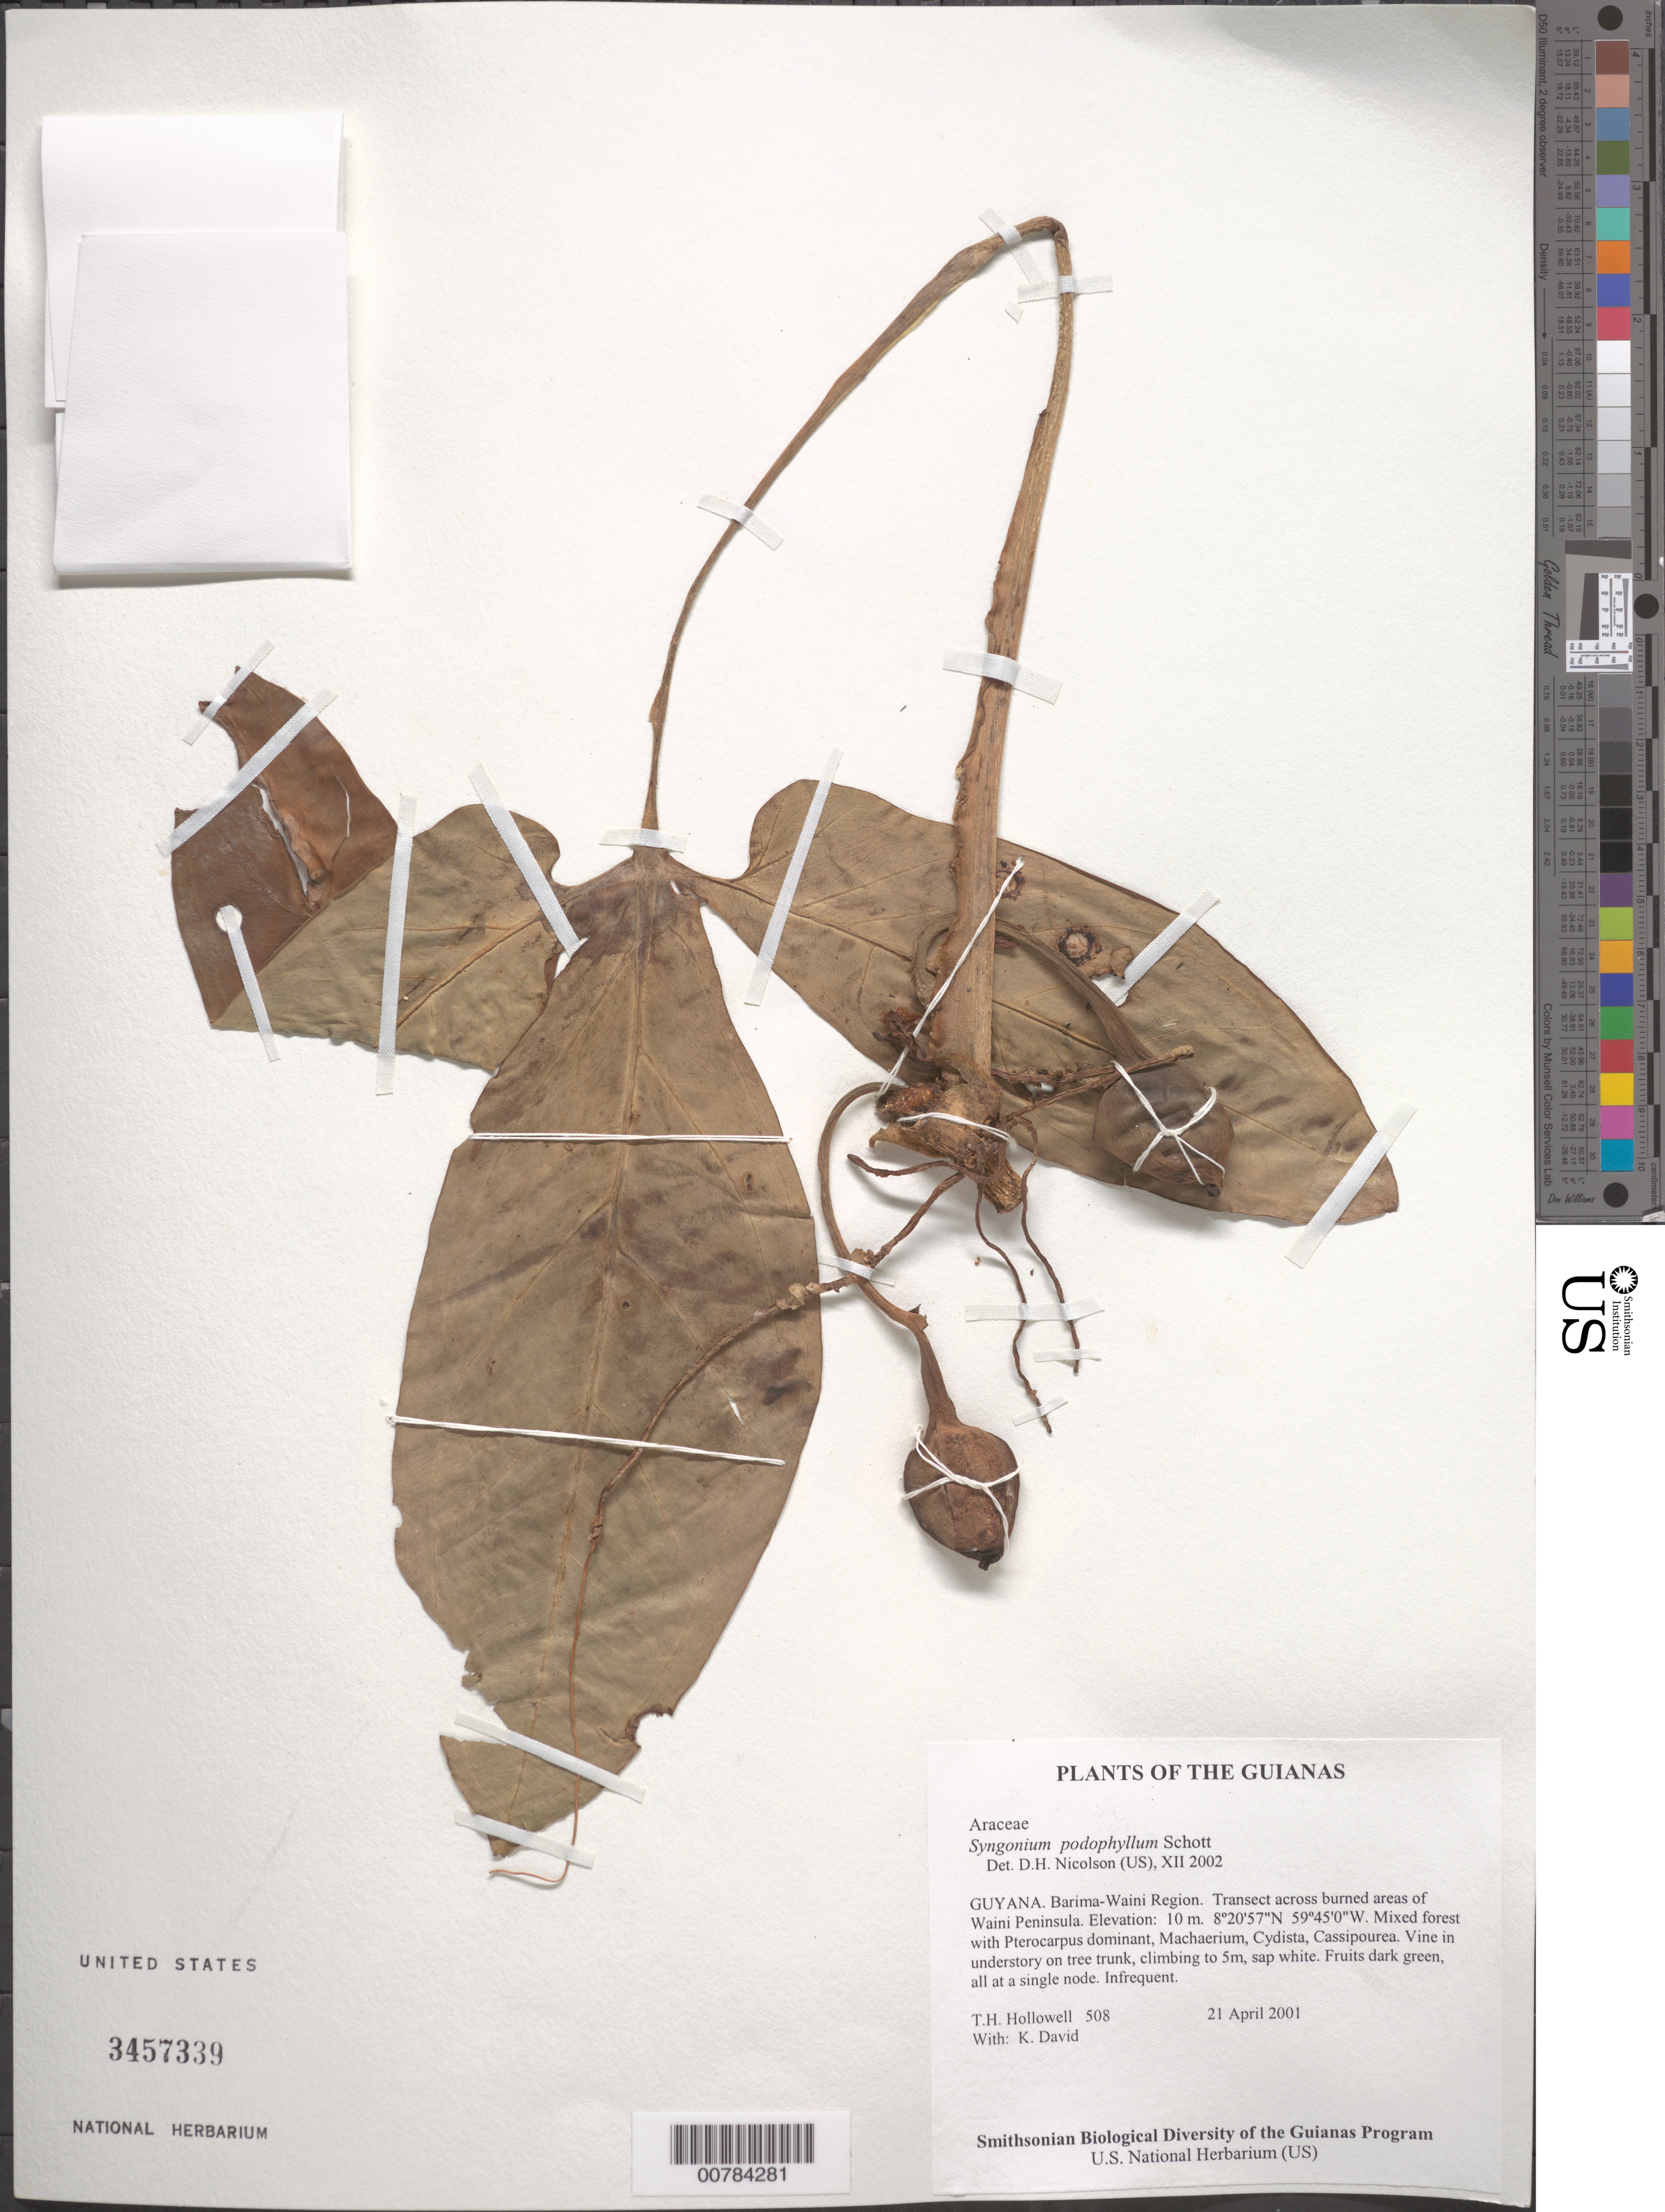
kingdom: Plantae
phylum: Tracheophyta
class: Liliopsida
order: Alismatales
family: Araceae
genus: Syngonium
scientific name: Syngonium podophyllum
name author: Schott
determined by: Nicolson, Dan H.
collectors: T. Hollowell & K. David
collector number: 508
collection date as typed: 21 April 2001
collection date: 2001-04-21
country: Guyana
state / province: Barima-Waini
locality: Transect across burned areas of Waini Peninsula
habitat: Mixed forest with Pterocarpus dominant, Machaerium, Cydista, Cassipourea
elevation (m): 10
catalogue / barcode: US 3457339